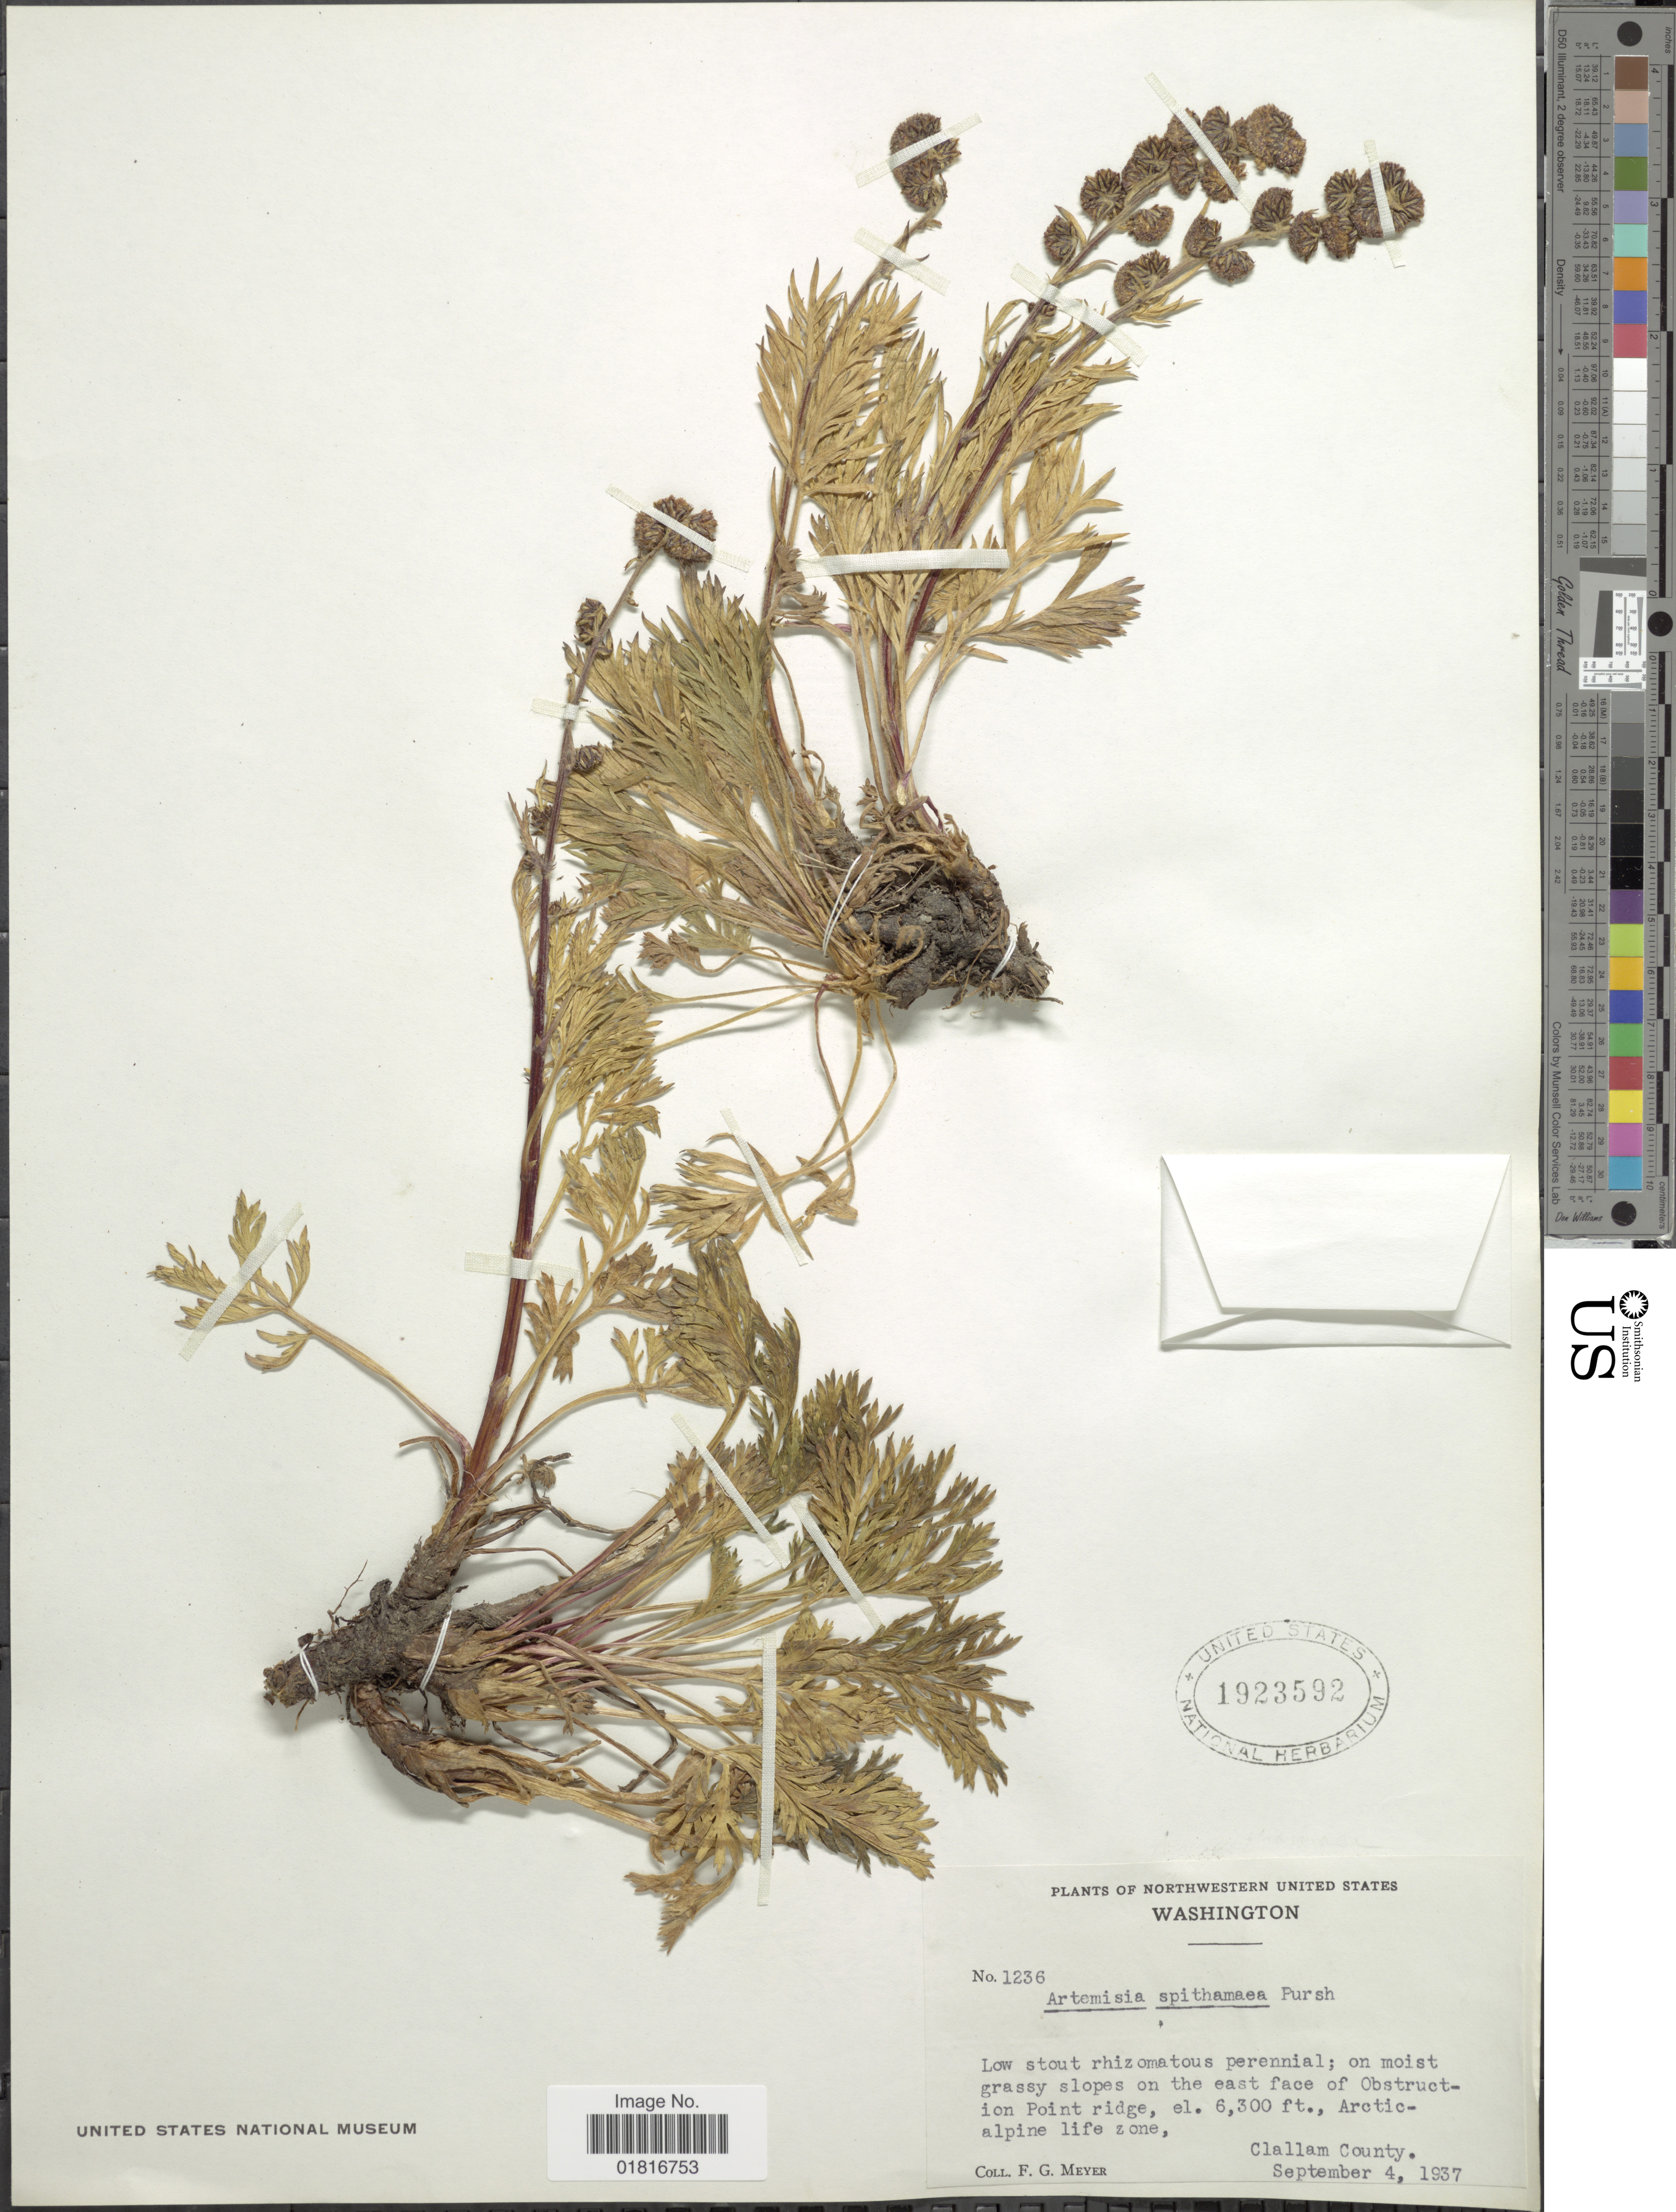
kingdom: Plantae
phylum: Tracheophyta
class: Magnoliopsida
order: Asterales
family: Asteraceae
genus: Artemisia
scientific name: Artemisia spithamaea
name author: Pursh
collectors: F. G. Meyer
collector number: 1236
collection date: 1937-09-04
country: United States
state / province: Washington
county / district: Clallam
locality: On moist grassy slopes on the east face of Obstruction Point ridge., Arctic alpine life zone, Clallam County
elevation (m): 1920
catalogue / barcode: US 1923592